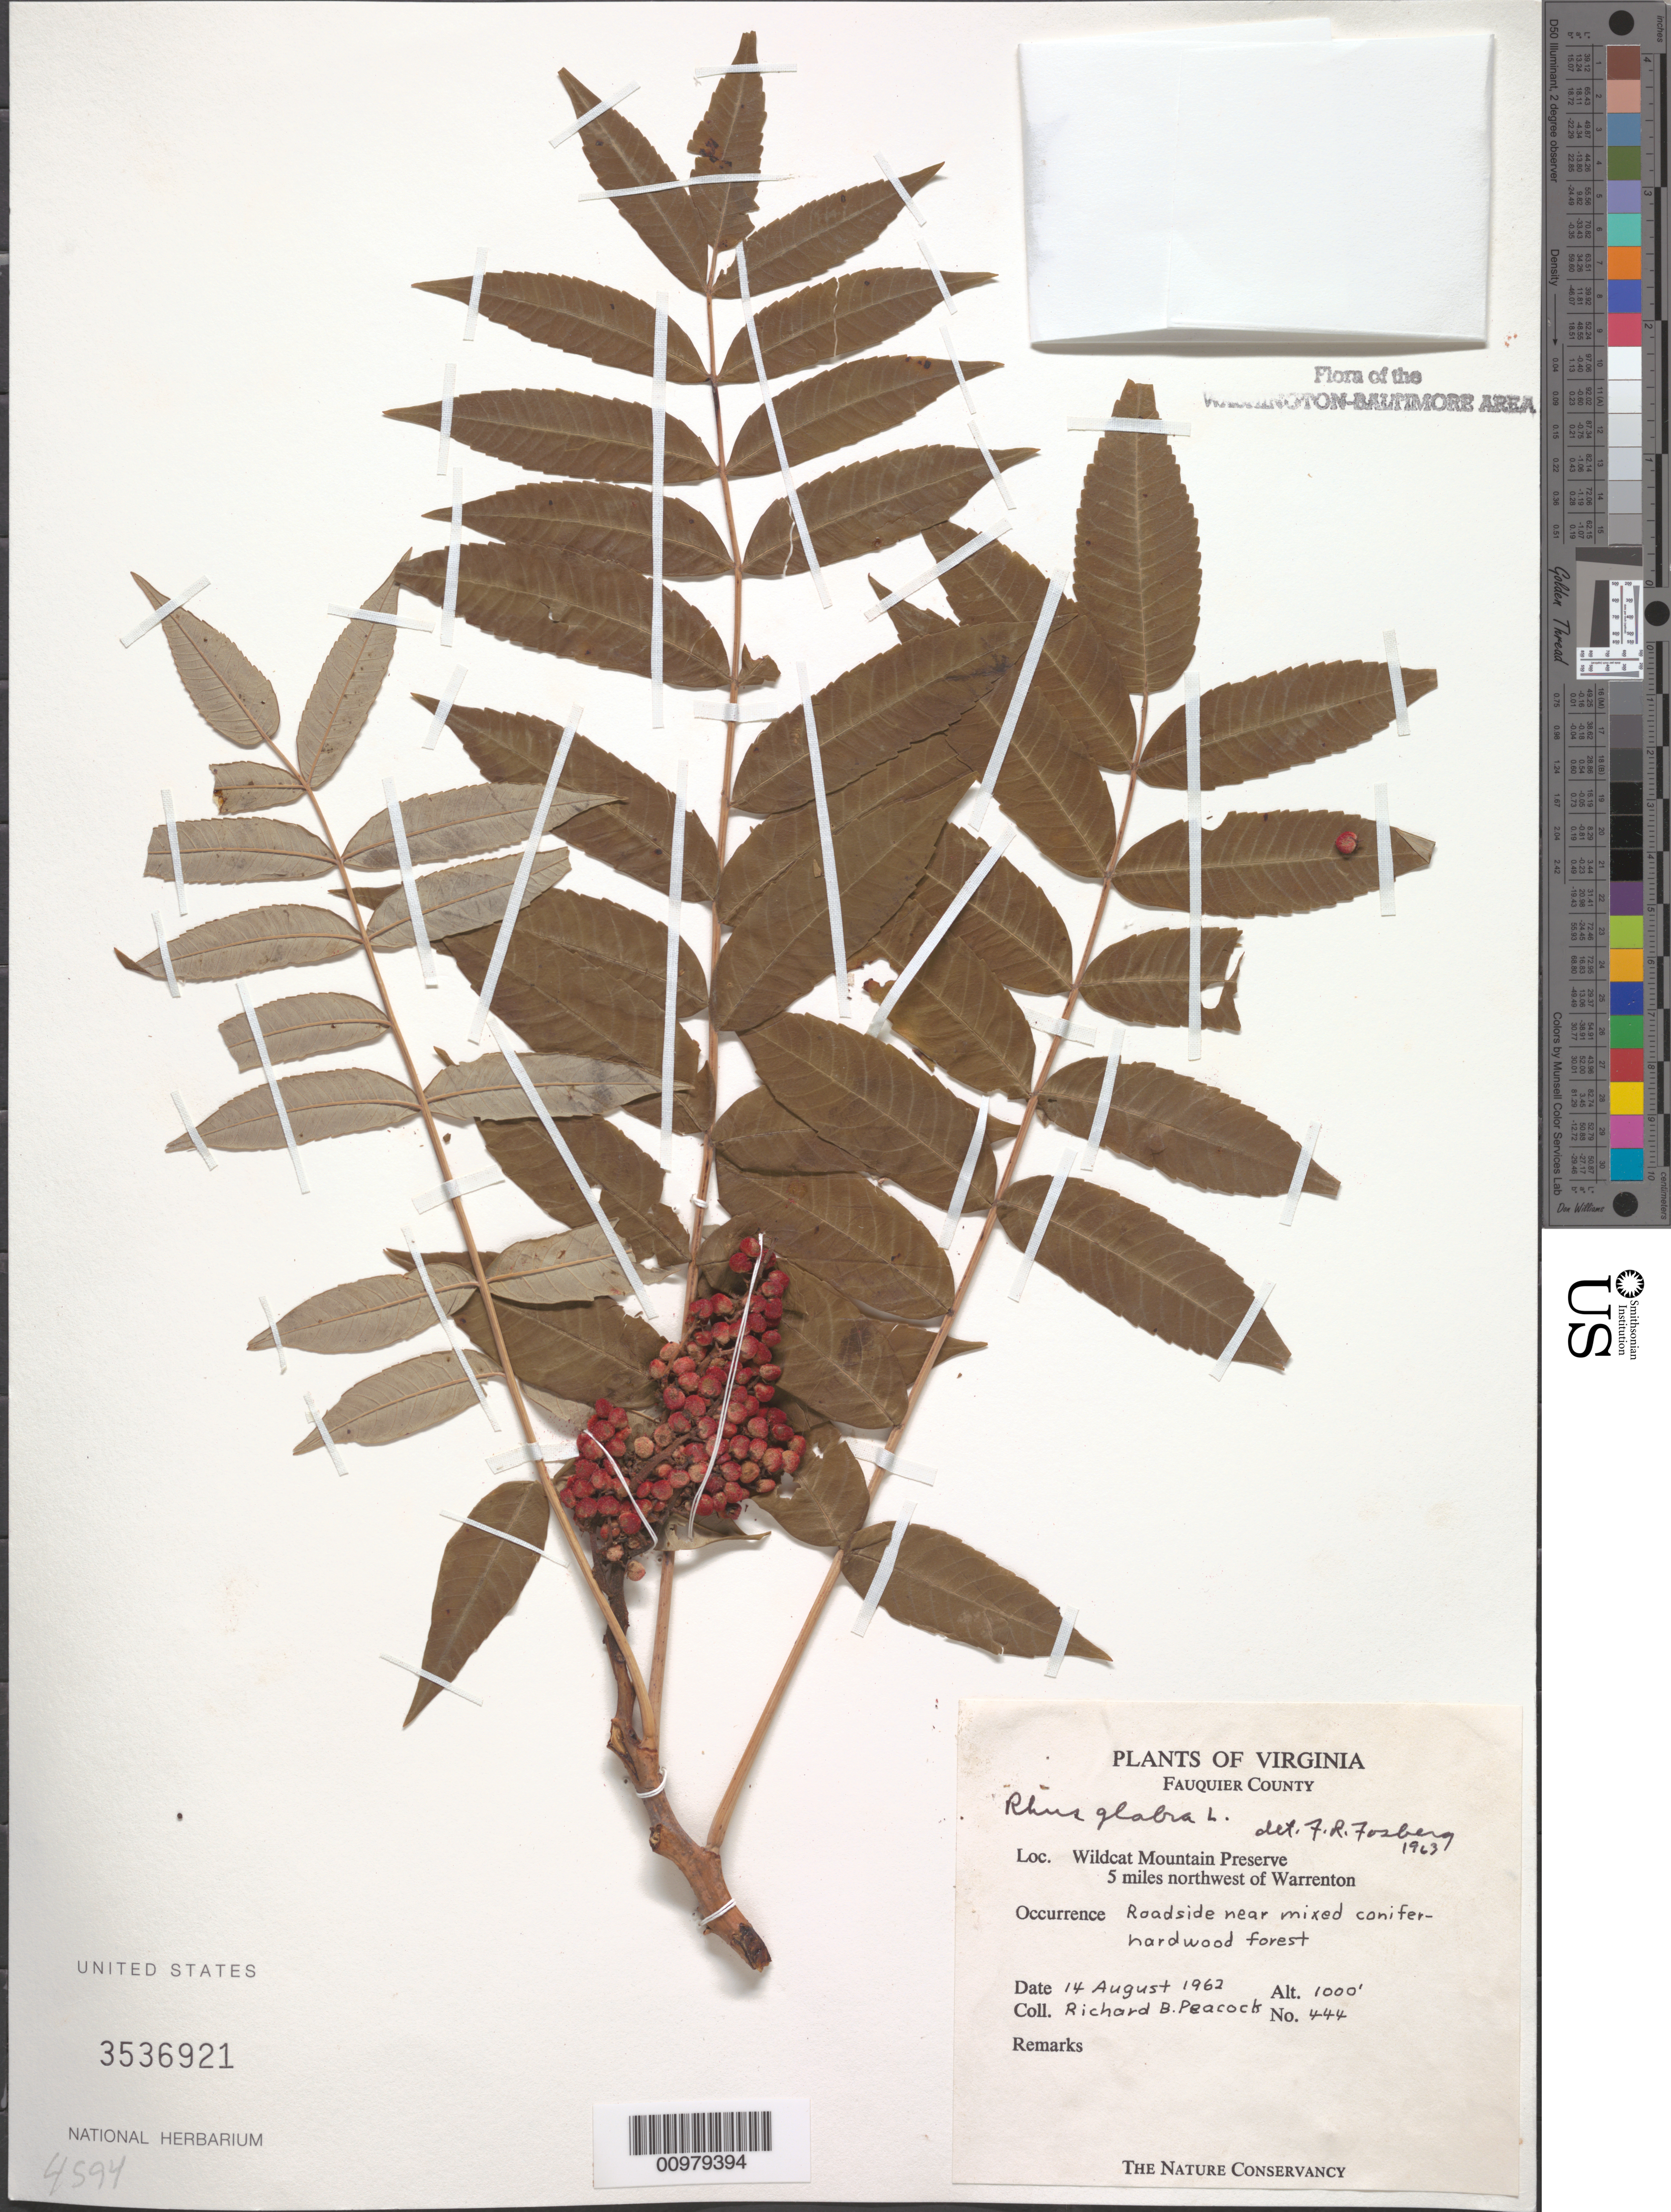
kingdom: Plantae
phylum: Tracheophyta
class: Magnoliopsida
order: Sapindales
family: Anacardiaceae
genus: Rhus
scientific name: Rhus glabra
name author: L.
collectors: R. Peacock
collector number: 444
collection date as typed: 14 Aug 1962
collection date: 1962-08-14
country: United States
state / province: Virginia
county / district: Fauquier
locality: Wildcat Mountain Preserve, 5 miles northwest of Warrenton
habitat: roadside near mixed conifer-hardwood forest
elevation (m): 305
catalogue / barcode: US 3536921